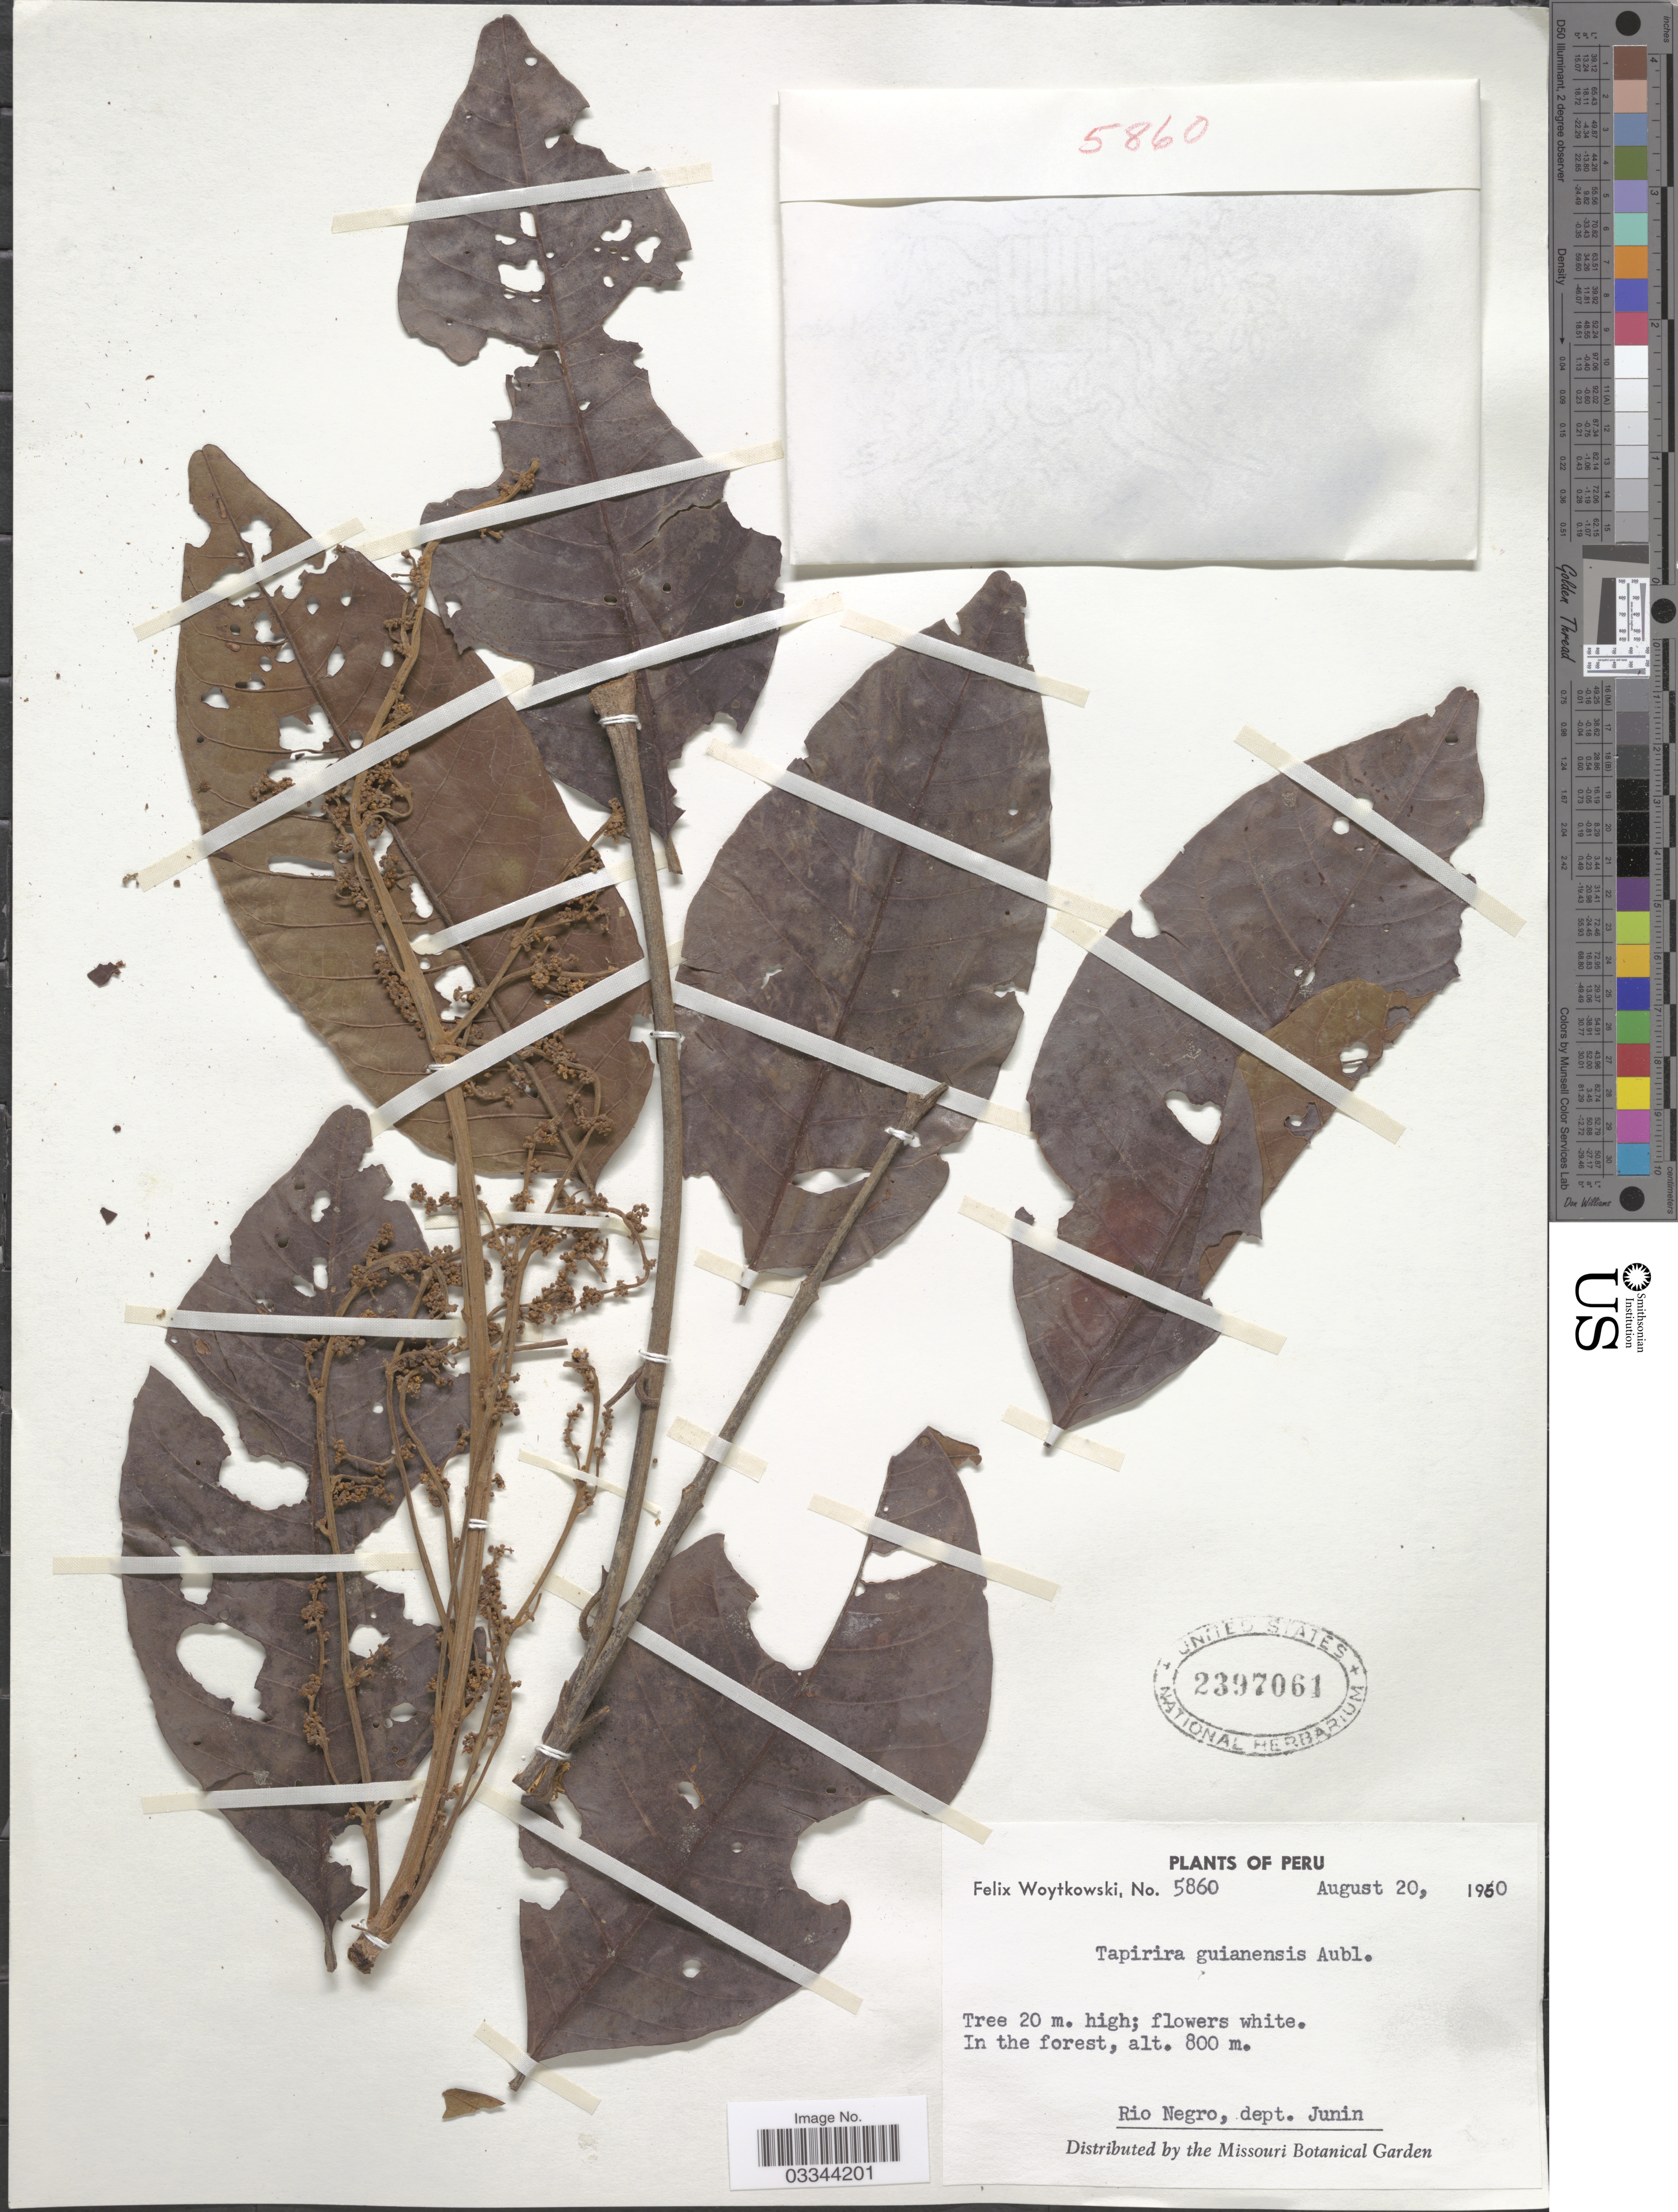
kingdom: Plantae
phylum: Tracheophyta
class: Magnoliopsida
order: Sapindales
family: Anacardiaceae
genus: Tapirira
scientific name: Tapirira guianensis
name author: Aubl.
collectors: F. Woytkowski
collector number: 5860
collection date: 1960-08-20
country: Peru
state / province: Junín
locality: Rio Negro, dept. Junin.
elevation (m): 800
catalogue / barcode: US 2397061